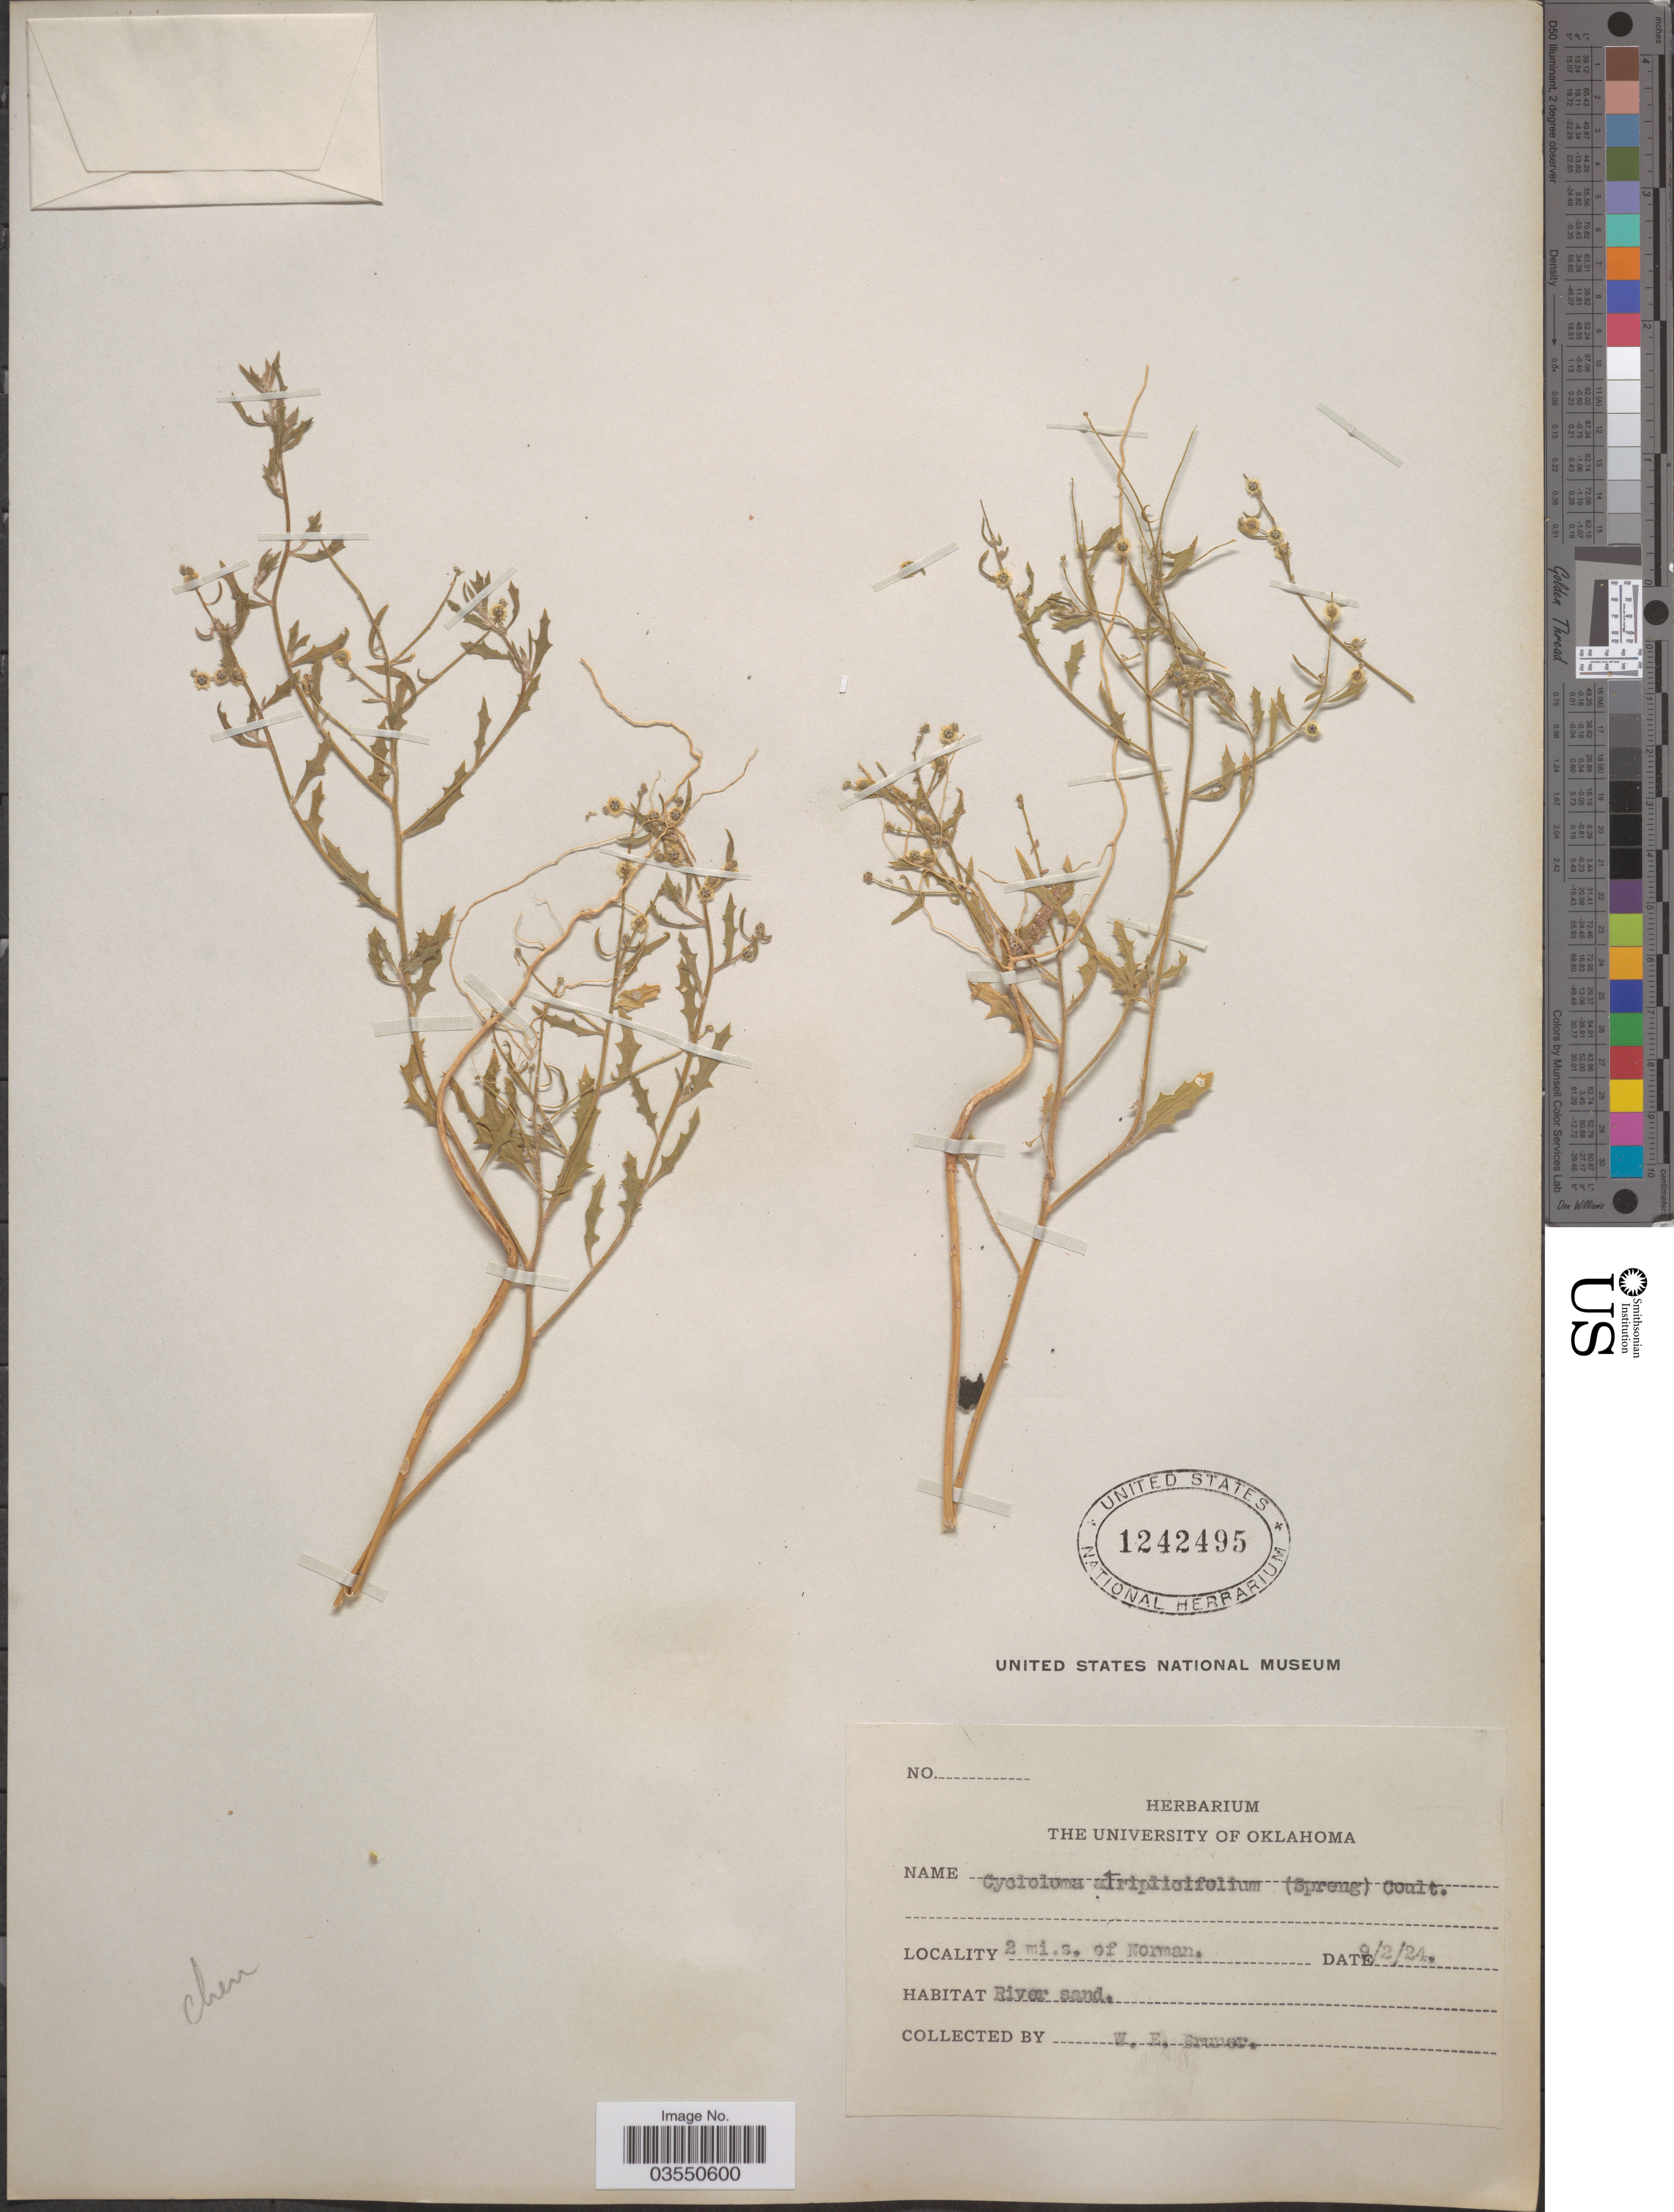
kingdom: Plantae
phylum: Tracheophyta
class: Magnoliopsida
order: Caryophyllales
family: Amaranthaceae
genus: Dysphania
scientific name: Dysphania atriplicifolia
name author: (Spreng.) G. Kadereit et al.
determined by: U.S. National Herbarium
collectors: W. Bruner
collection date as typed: Transcribed d/m/y: 2/9/24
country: United States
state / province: Oklahoma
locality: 2 mi. s. of Norman.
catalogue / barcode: US 1242495